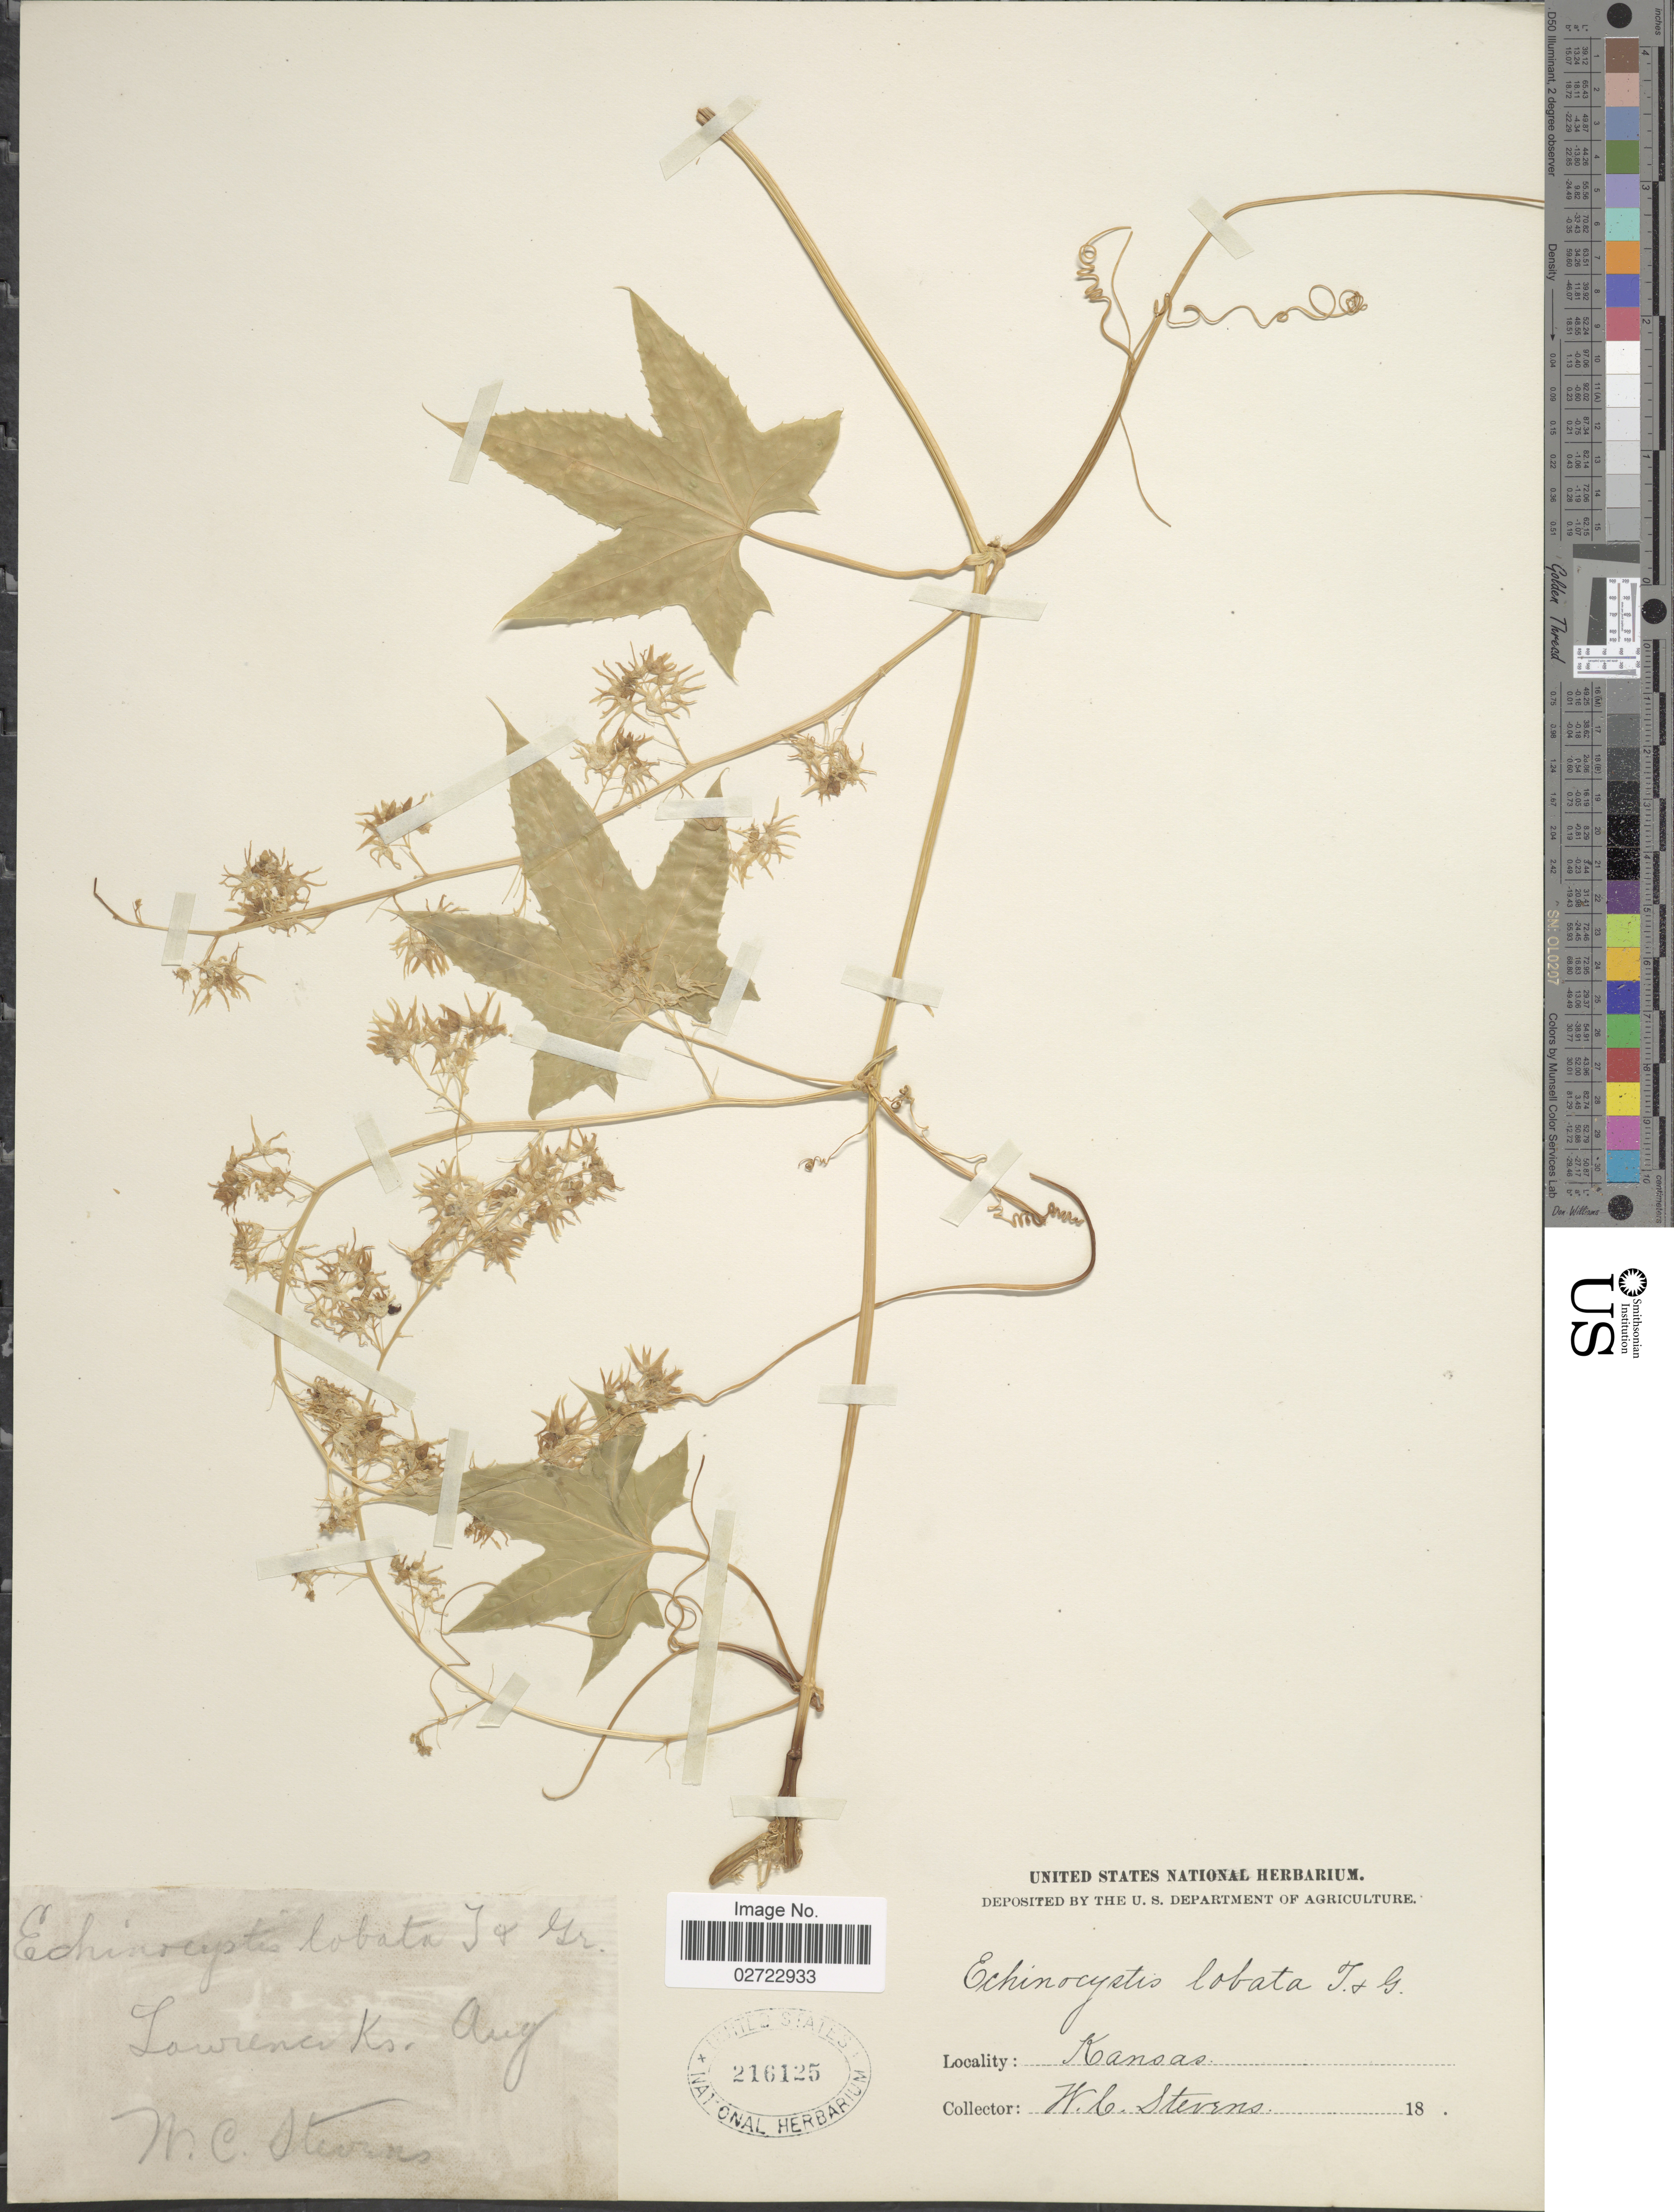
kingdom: Plantae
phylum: Tracheophyta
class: Magnoliopsida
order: Cucurbitales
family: Cucurbitaceae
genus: Echinocystis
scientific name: Echinocystis lobata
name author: (Michx.) Torr. & A. Gray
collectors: W. C. Stevens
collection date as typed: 18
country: United States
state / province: Kansas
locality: Lawrence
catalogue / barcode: US 216125